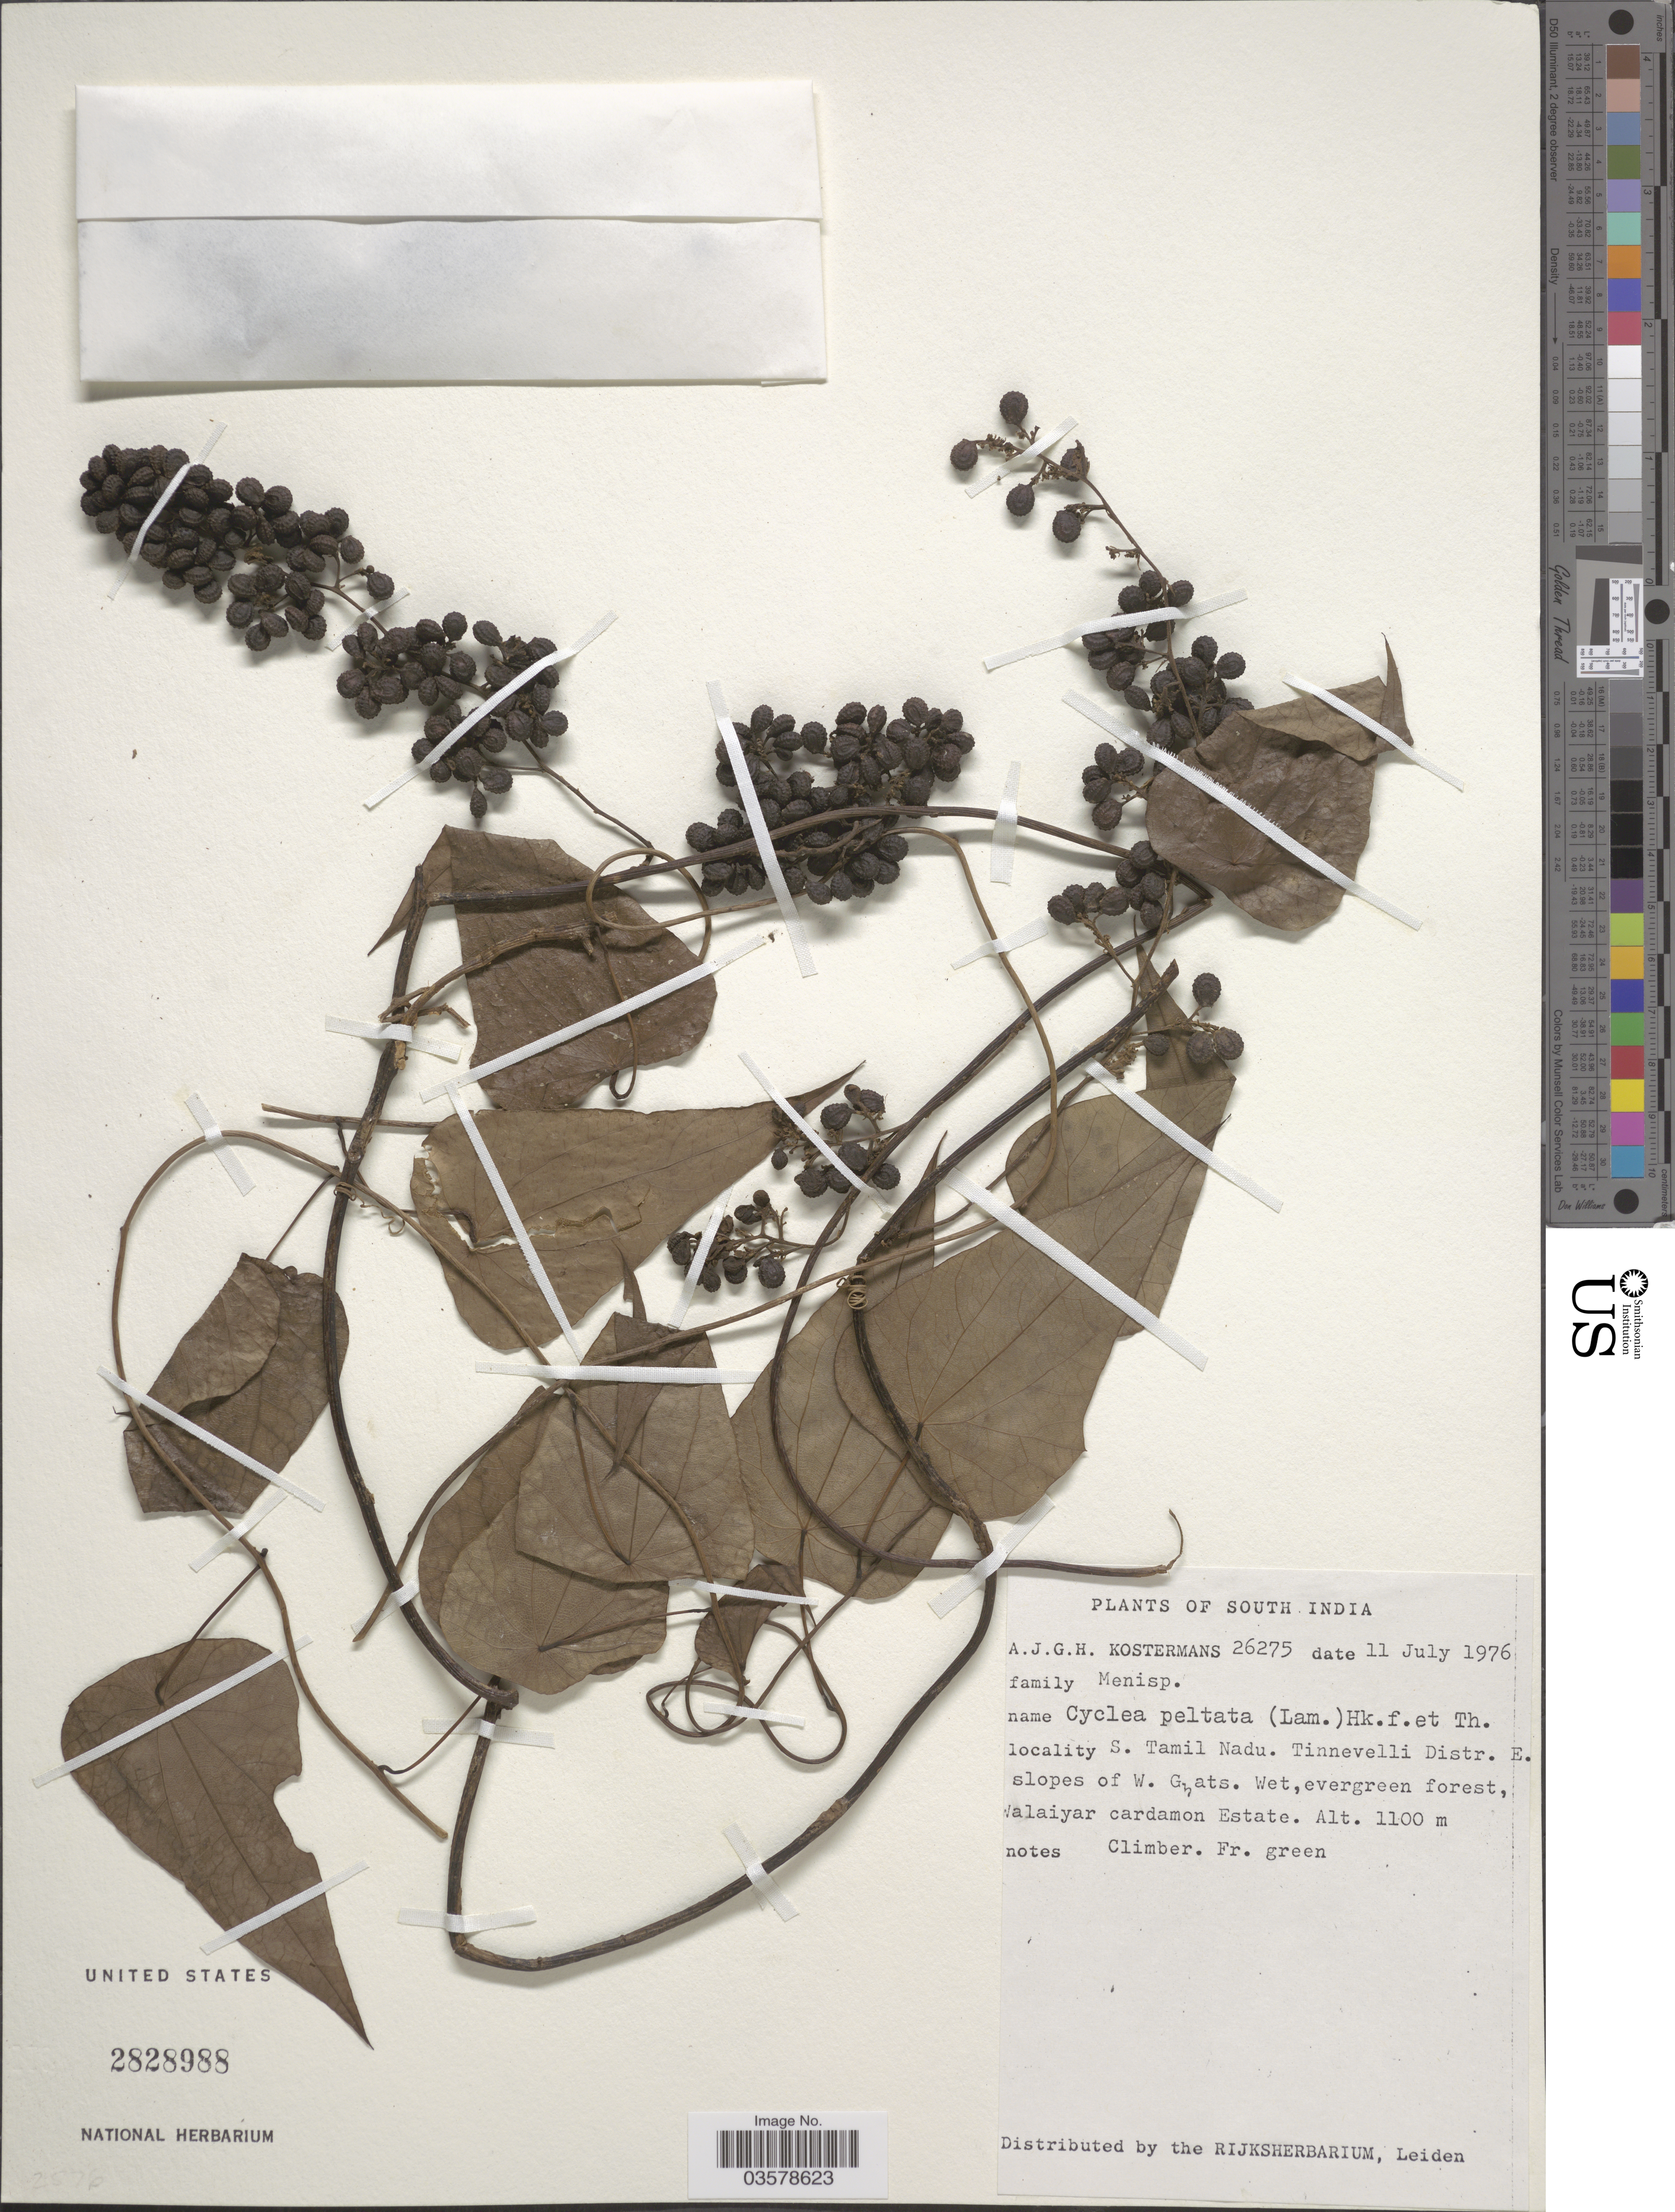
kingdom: Plantae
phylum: Tracheophyta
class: Magnoliopsida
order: Ranunculales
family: Menispermaceae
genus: Cyclea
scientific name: Cyclea peltata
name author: (Lam.) Hook. f. & Thomson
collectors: A. J. G. Kostermans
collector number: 26275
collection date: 1976-07-11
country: India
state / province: Tamil Nadu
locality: South India. S. Tamil Nadu. Tinnevelli Distr. E. slopes of W. Gats. Walaiyar cardamon Estate.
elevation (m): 1100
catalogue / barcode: US 2828988